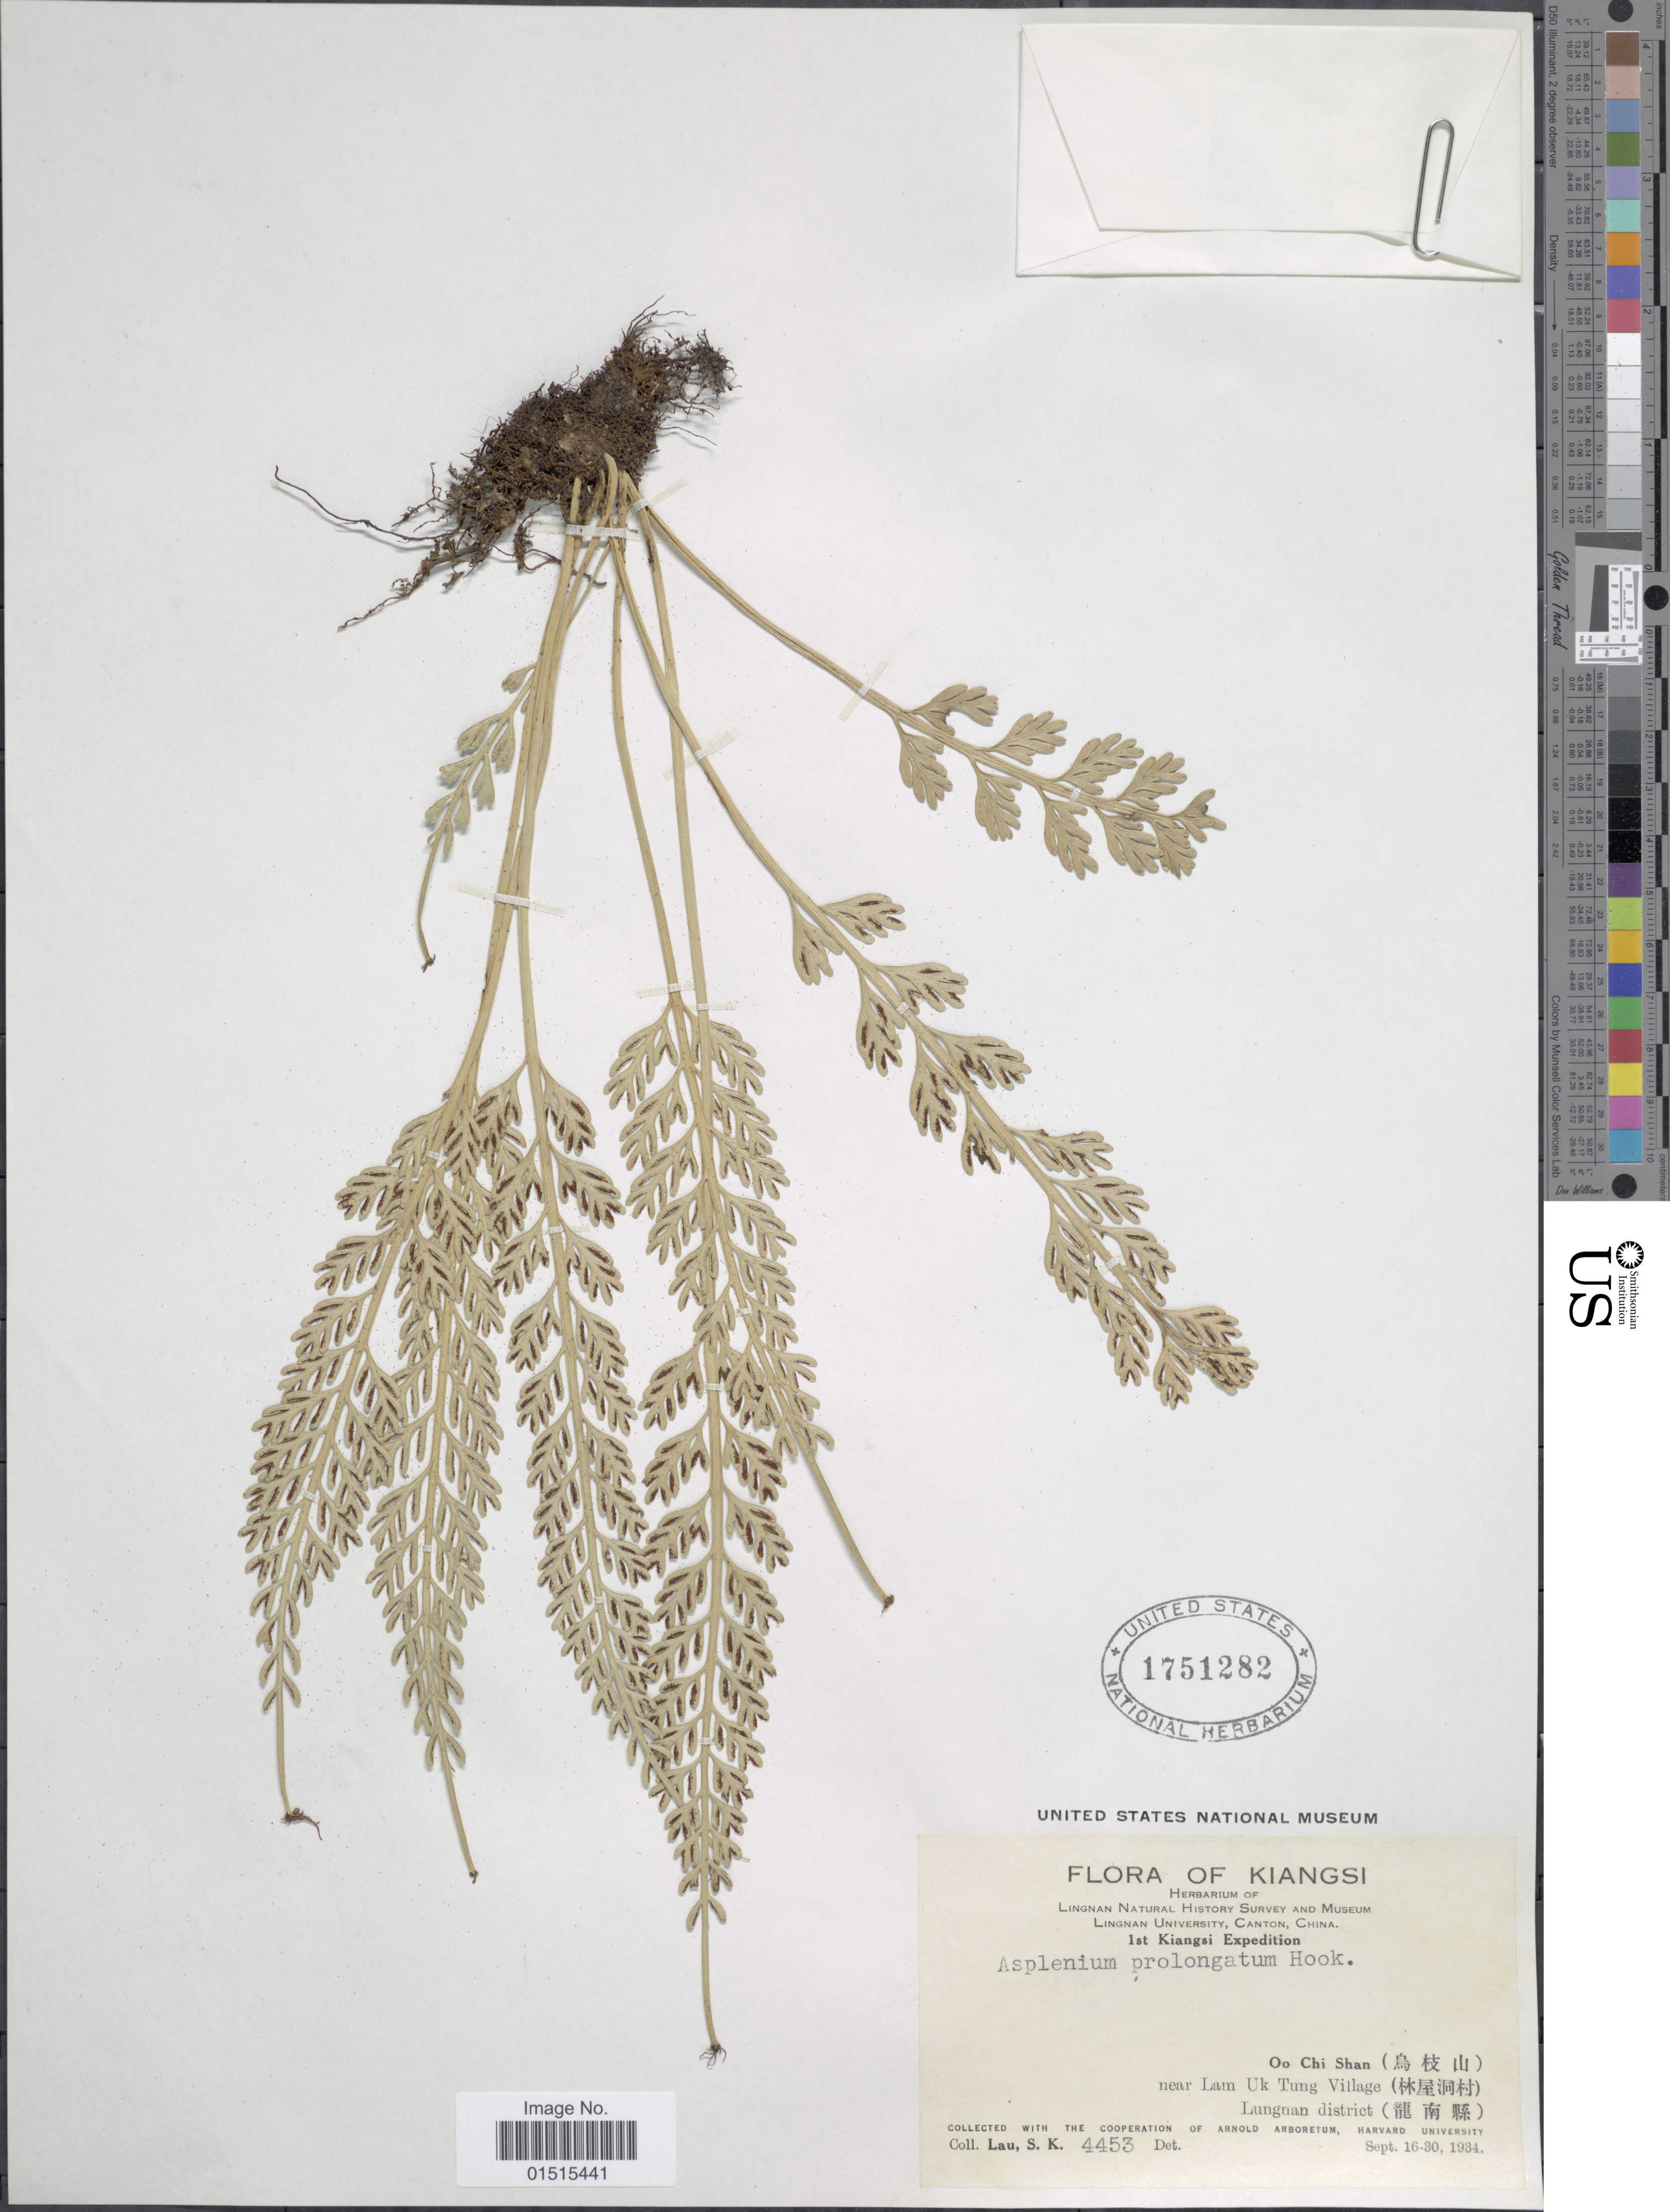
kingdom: Plantae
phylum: Tracheophyta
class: Polypodiopsida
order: Polypodiales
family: Aspleniaceae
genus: Asplenium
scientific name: Asplenium prolongatum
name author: Hook.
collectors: S. K. Lau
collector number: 4453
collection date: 1934-09-16/1934-09-30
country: China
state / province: Jiangxi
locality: Kiangsi, Oo Chi Shan near Lam Uk Tung Village, Lungnan district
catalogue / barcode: US 1751282